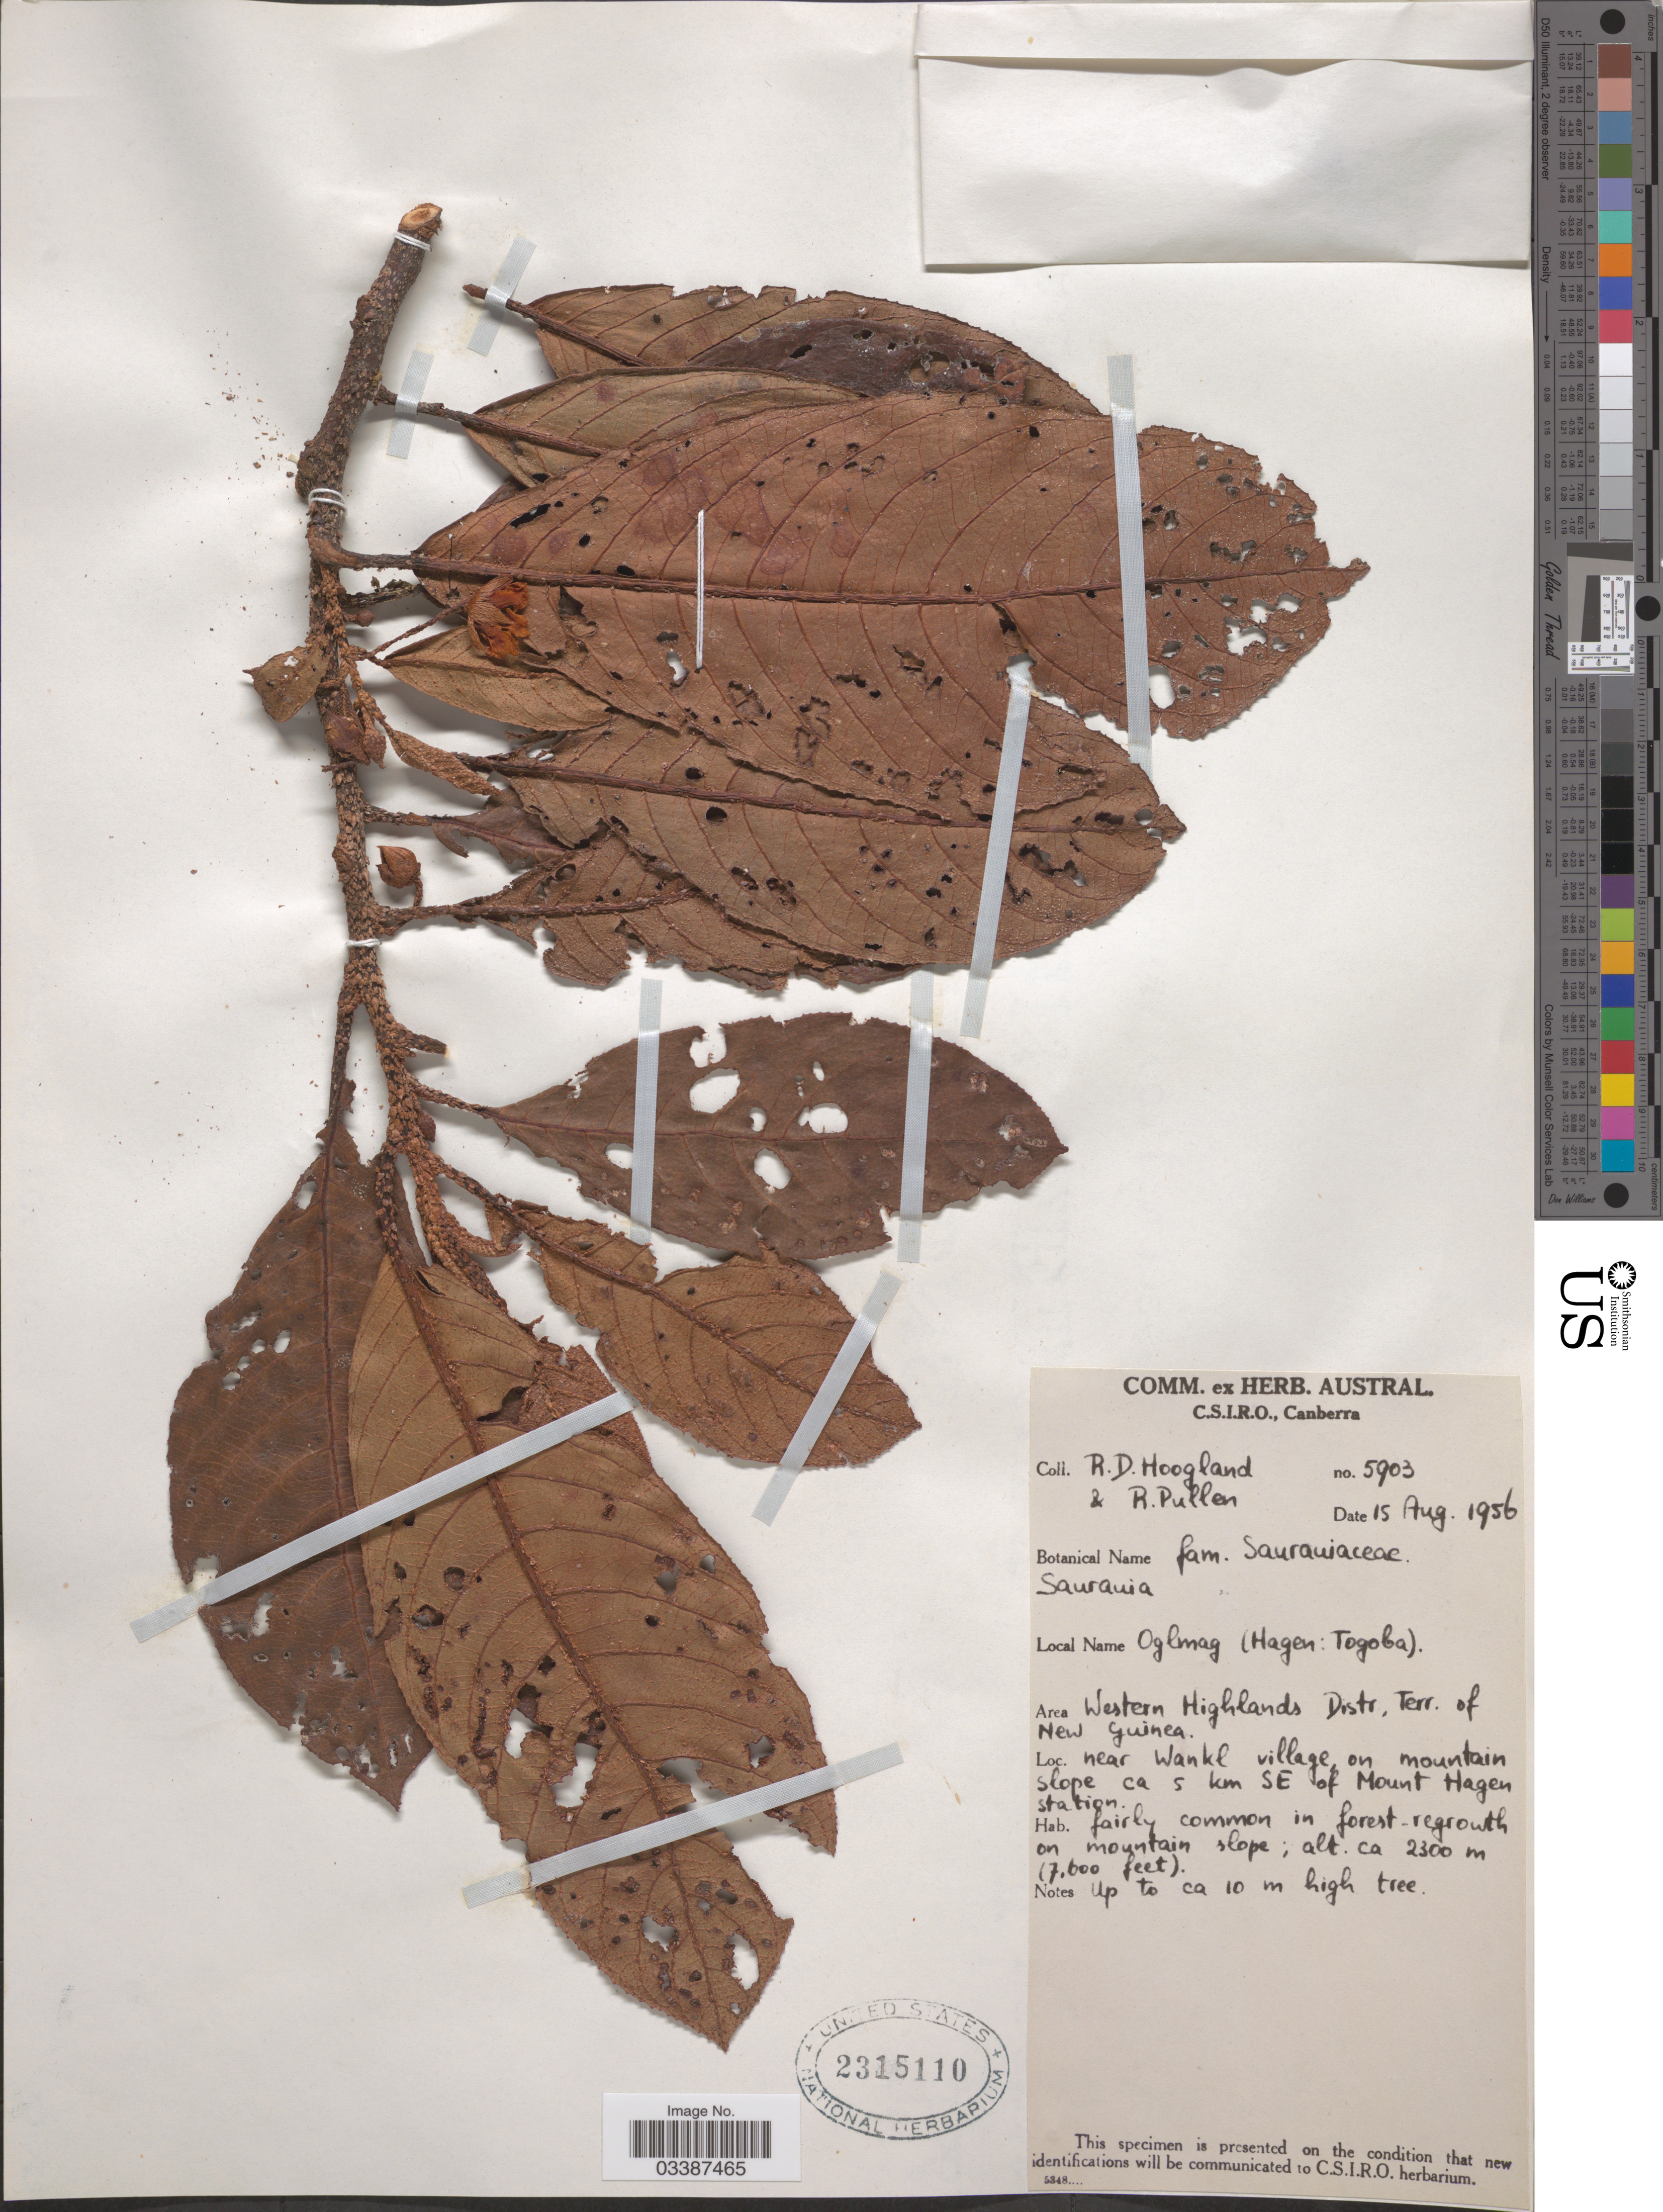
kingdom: Plantae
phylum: Tracheophyta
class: Magnoliopsida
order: Ericales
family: Actinidiaceae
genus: Saurauia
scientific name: Saurauia sp.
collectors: R. D. Hoogland & R. Pullen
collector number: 5903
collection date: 1956-08-15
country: Papua New Guinea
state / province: Western Highlands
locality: Area Western Highlands Distr , Terr. of New Guinea. Near Wankl village on mountain slope ca 5 km SE of Mount Hagen station.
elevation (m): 2316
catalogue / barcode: US 2315110